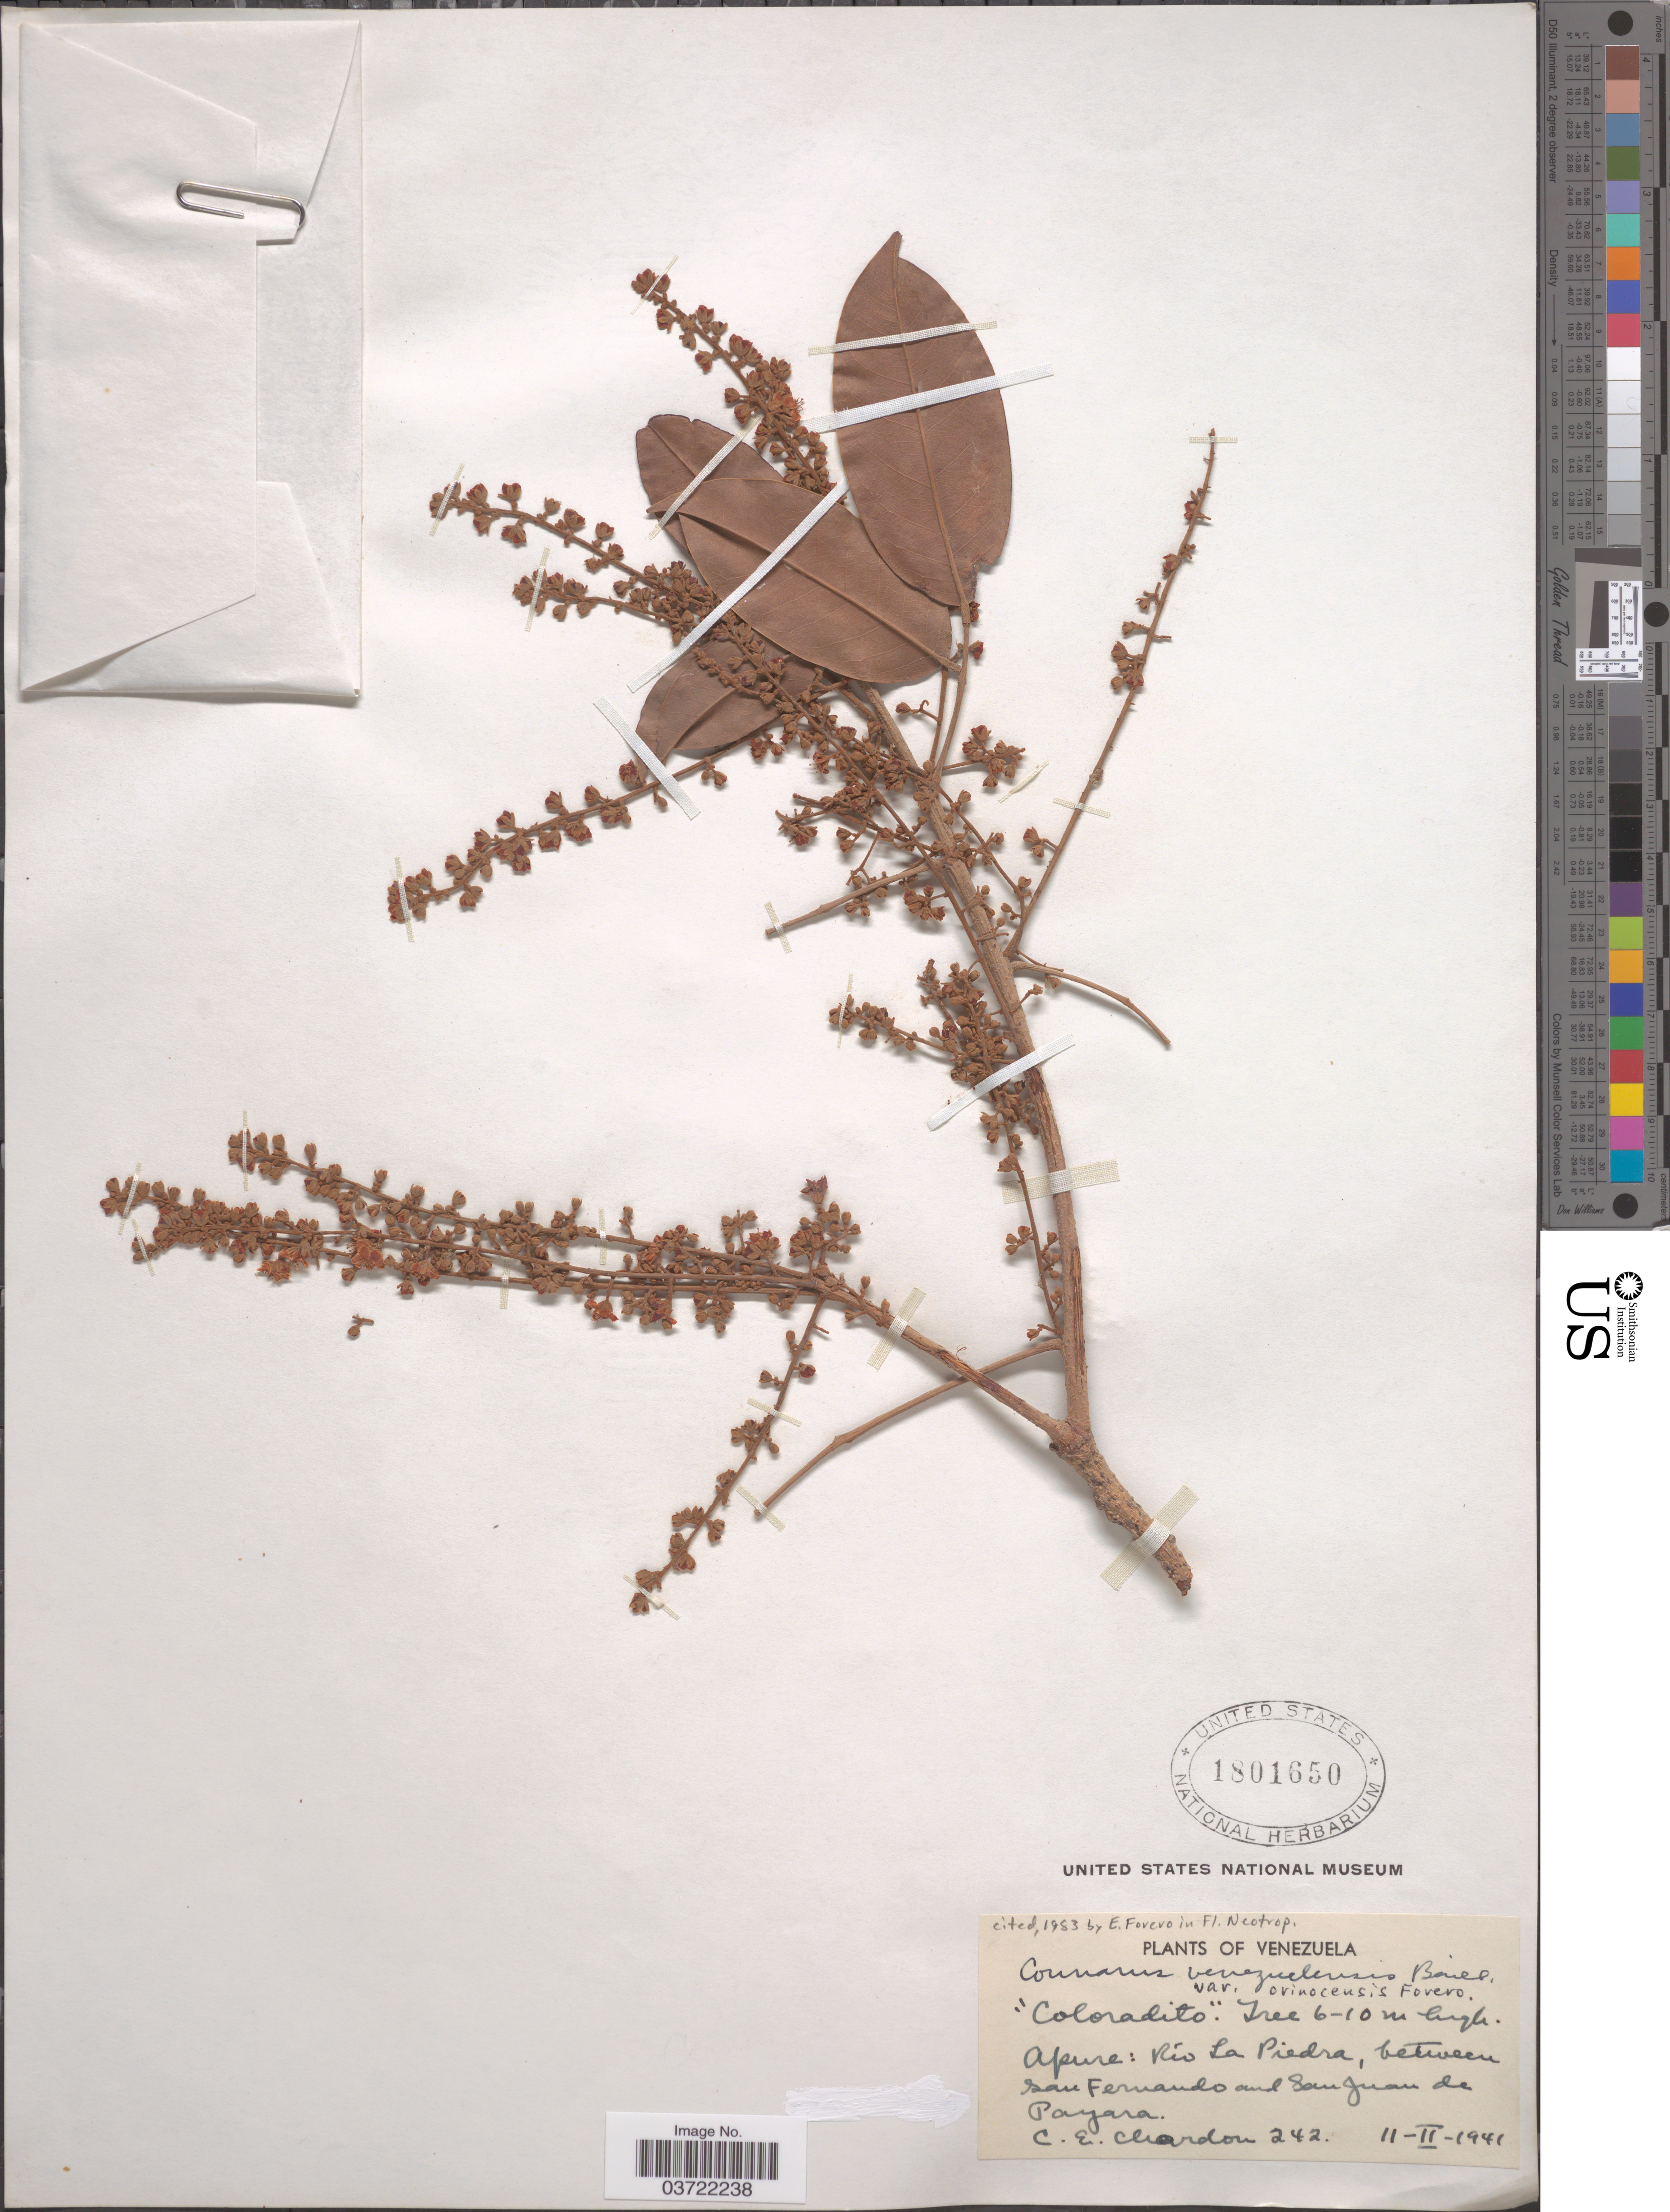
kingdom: Plantae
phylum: Tracheophyta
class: Magnoliopsida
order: Oxalidales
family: Connaraceae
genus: Connarus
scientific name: Connarus venezuelanus var. orinocensis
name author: Forero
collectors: C. Chardou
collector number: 242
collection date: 1941-02-11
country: Venezuela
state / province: Apure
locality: Río La Piedra, between San Fernando and San Juan de Payara.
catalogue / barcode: US 1801650